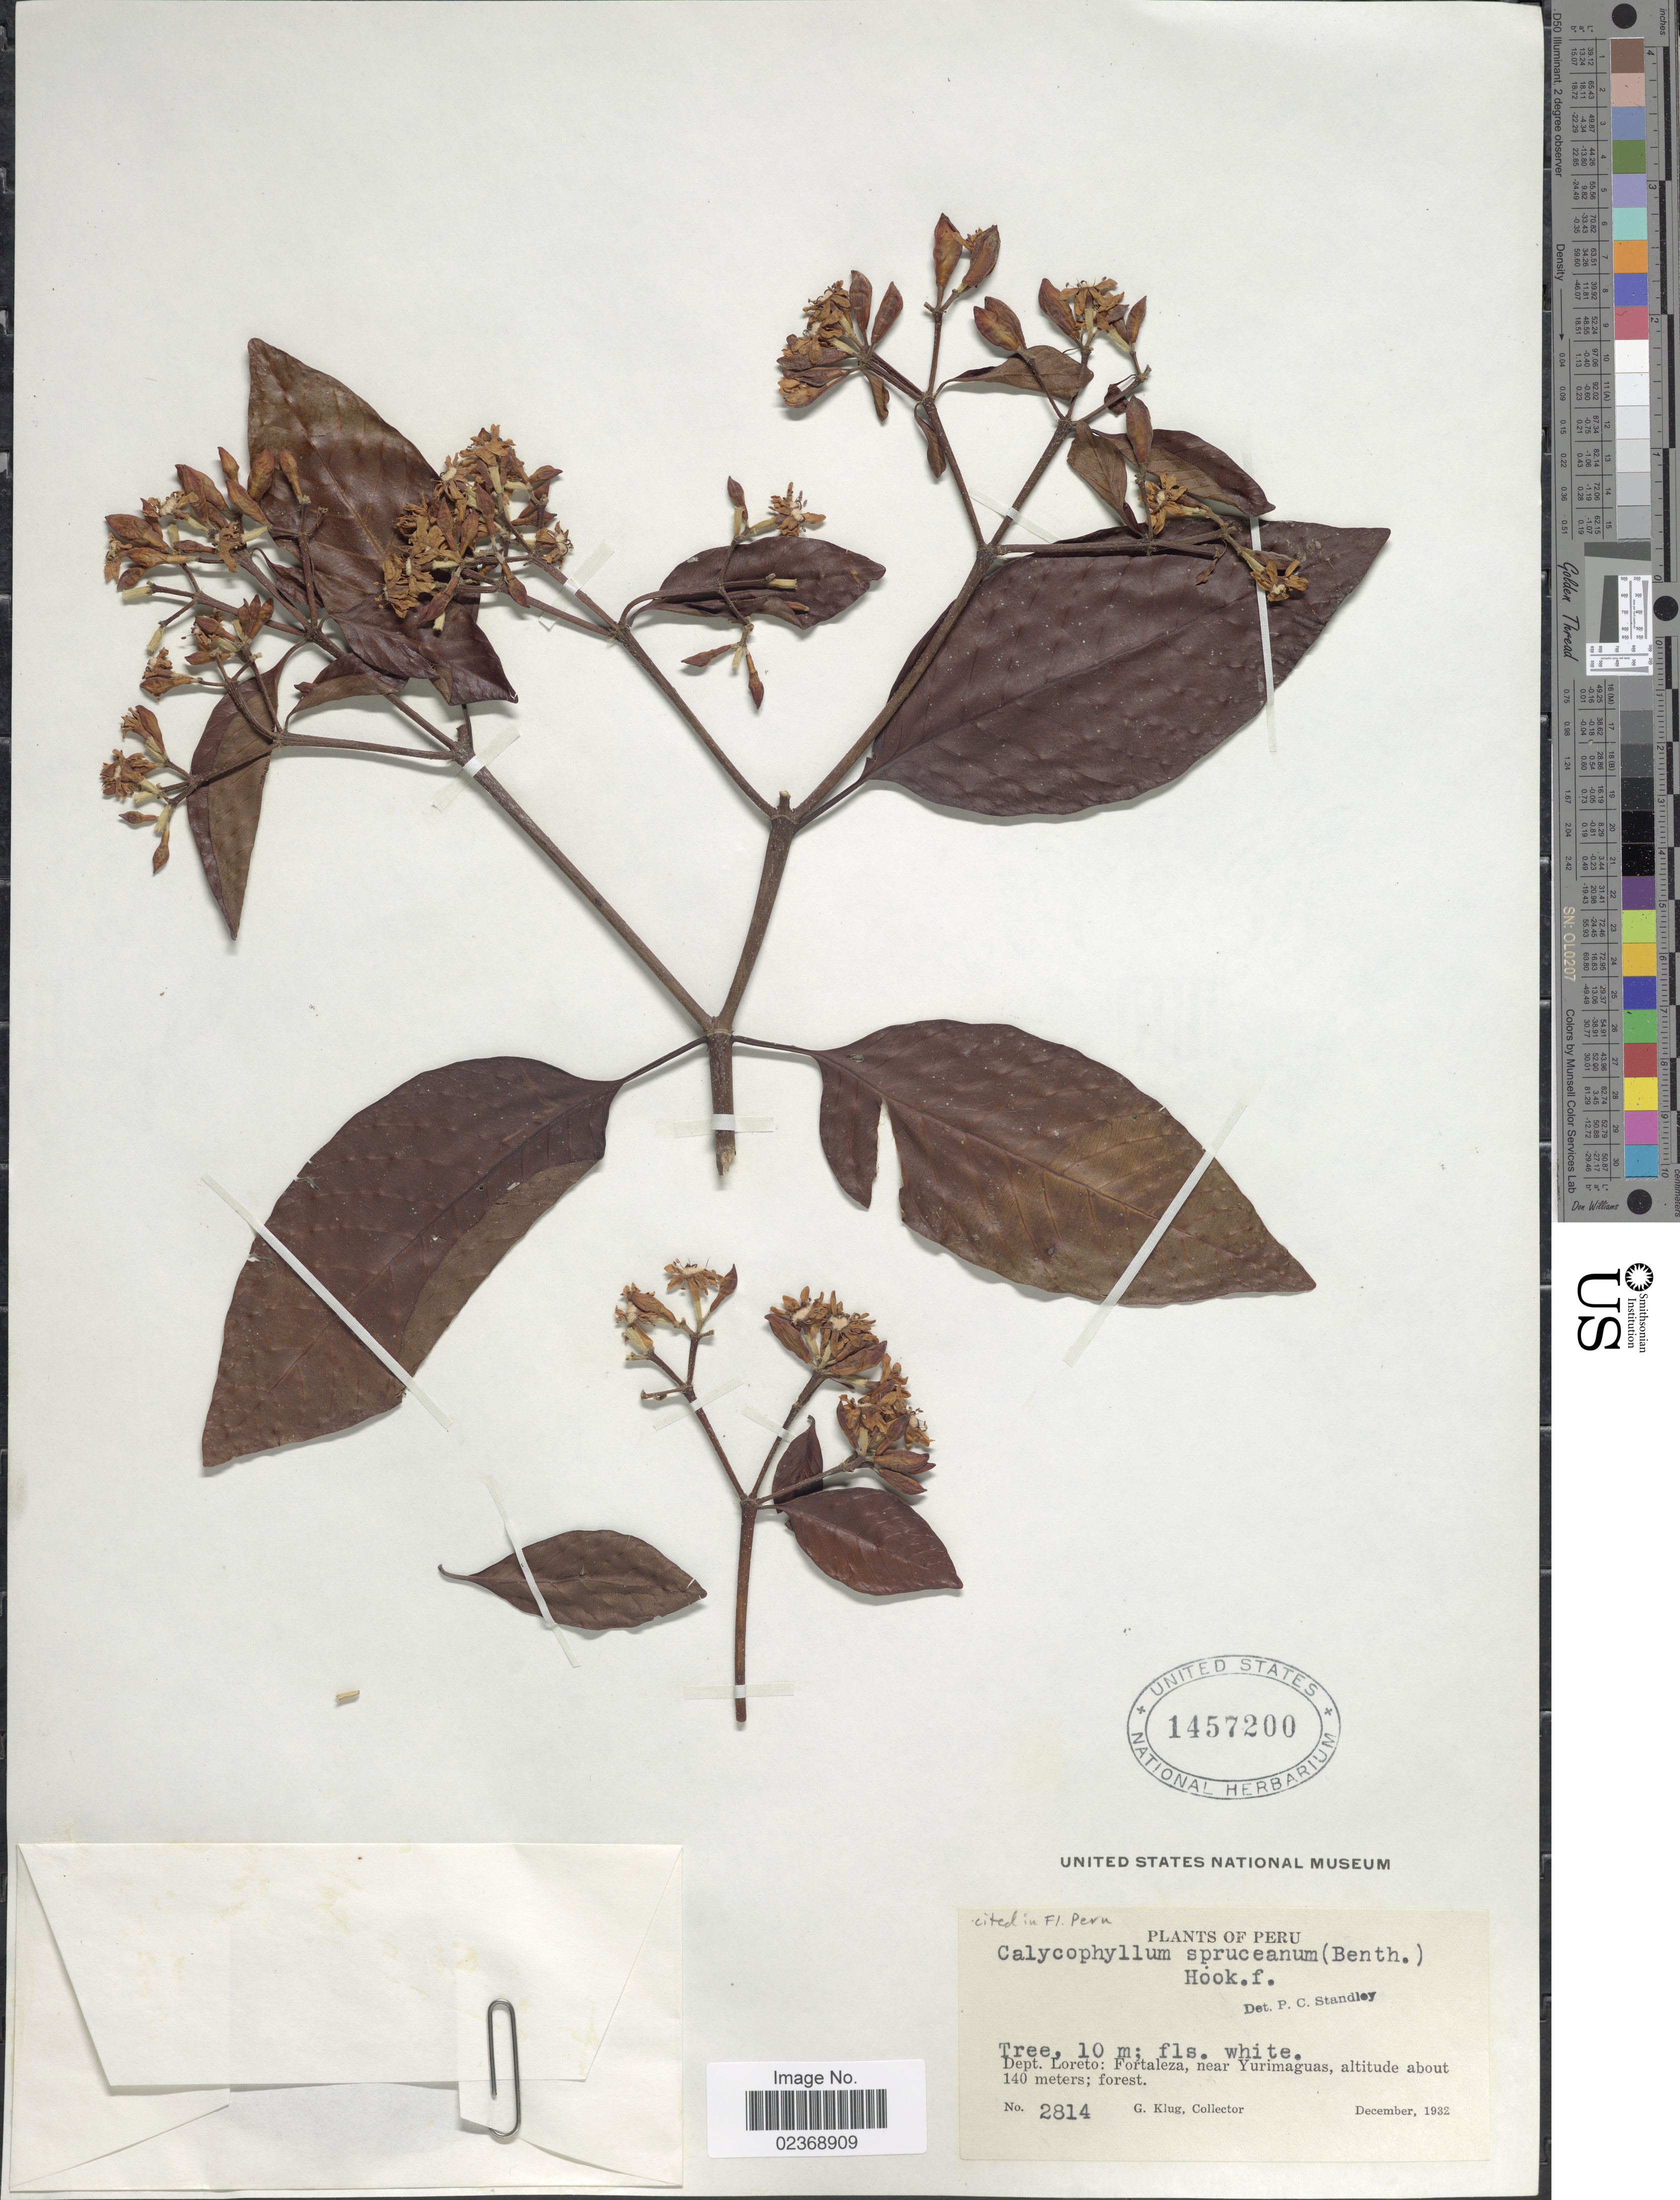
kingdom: Plantae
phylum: Tracheophyta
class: Magnoliopsida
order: Gentianales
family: Rubiaceae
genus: Calycophyllum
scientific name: Calycophyllum spruceanum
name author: (Benth.) Hook. f. ex K. Schum.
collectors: G. Klug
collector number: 2814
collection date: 1932-12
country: Peru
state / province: Loreto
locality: Fortaleza, near Yurimaguas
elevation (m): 140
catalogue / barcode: US 1457200